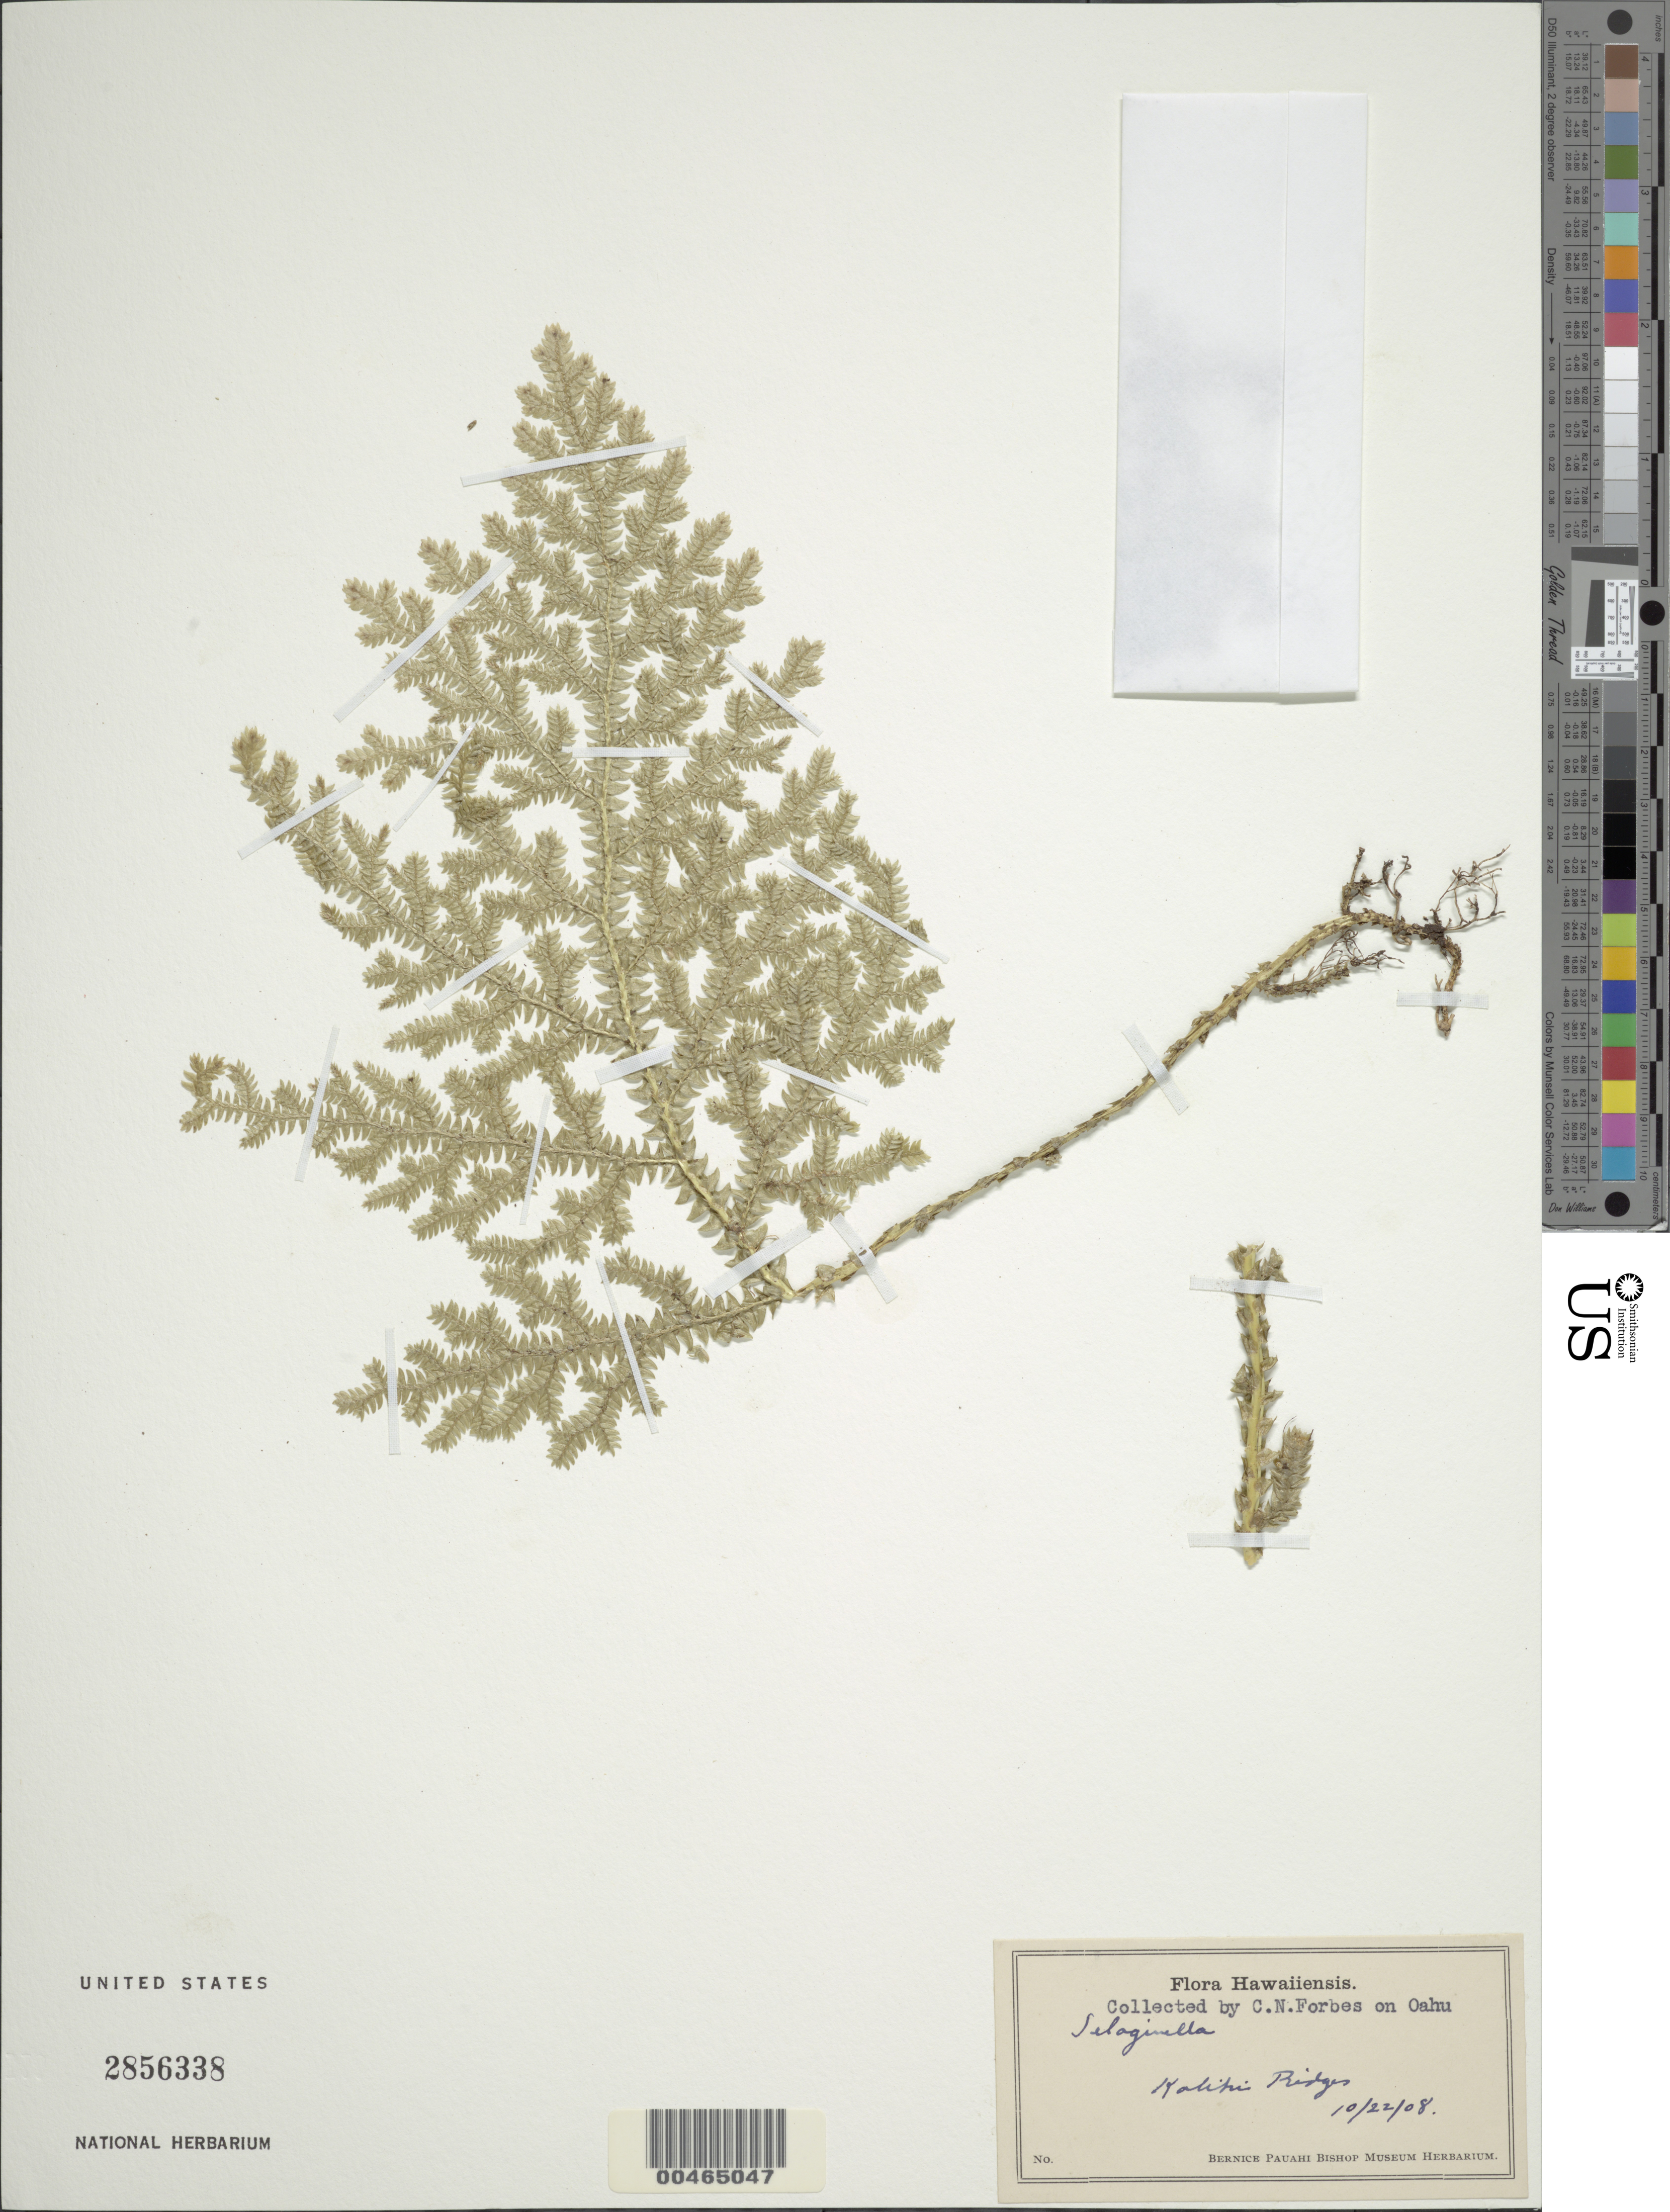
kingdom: Plantae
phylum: Tracheophyta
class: Lycopodiopsida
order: Selaginellales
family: Selaginellaceae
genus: Selaginella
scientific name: Selaginella sp.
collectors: C. N. Forbes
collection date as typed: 22 Oct 1908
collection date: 1908-10-22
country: United States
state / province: Hawaii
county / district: Honolulu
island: Oahu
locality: Kalihi Ridges, Oahu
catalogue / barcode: US 2856338